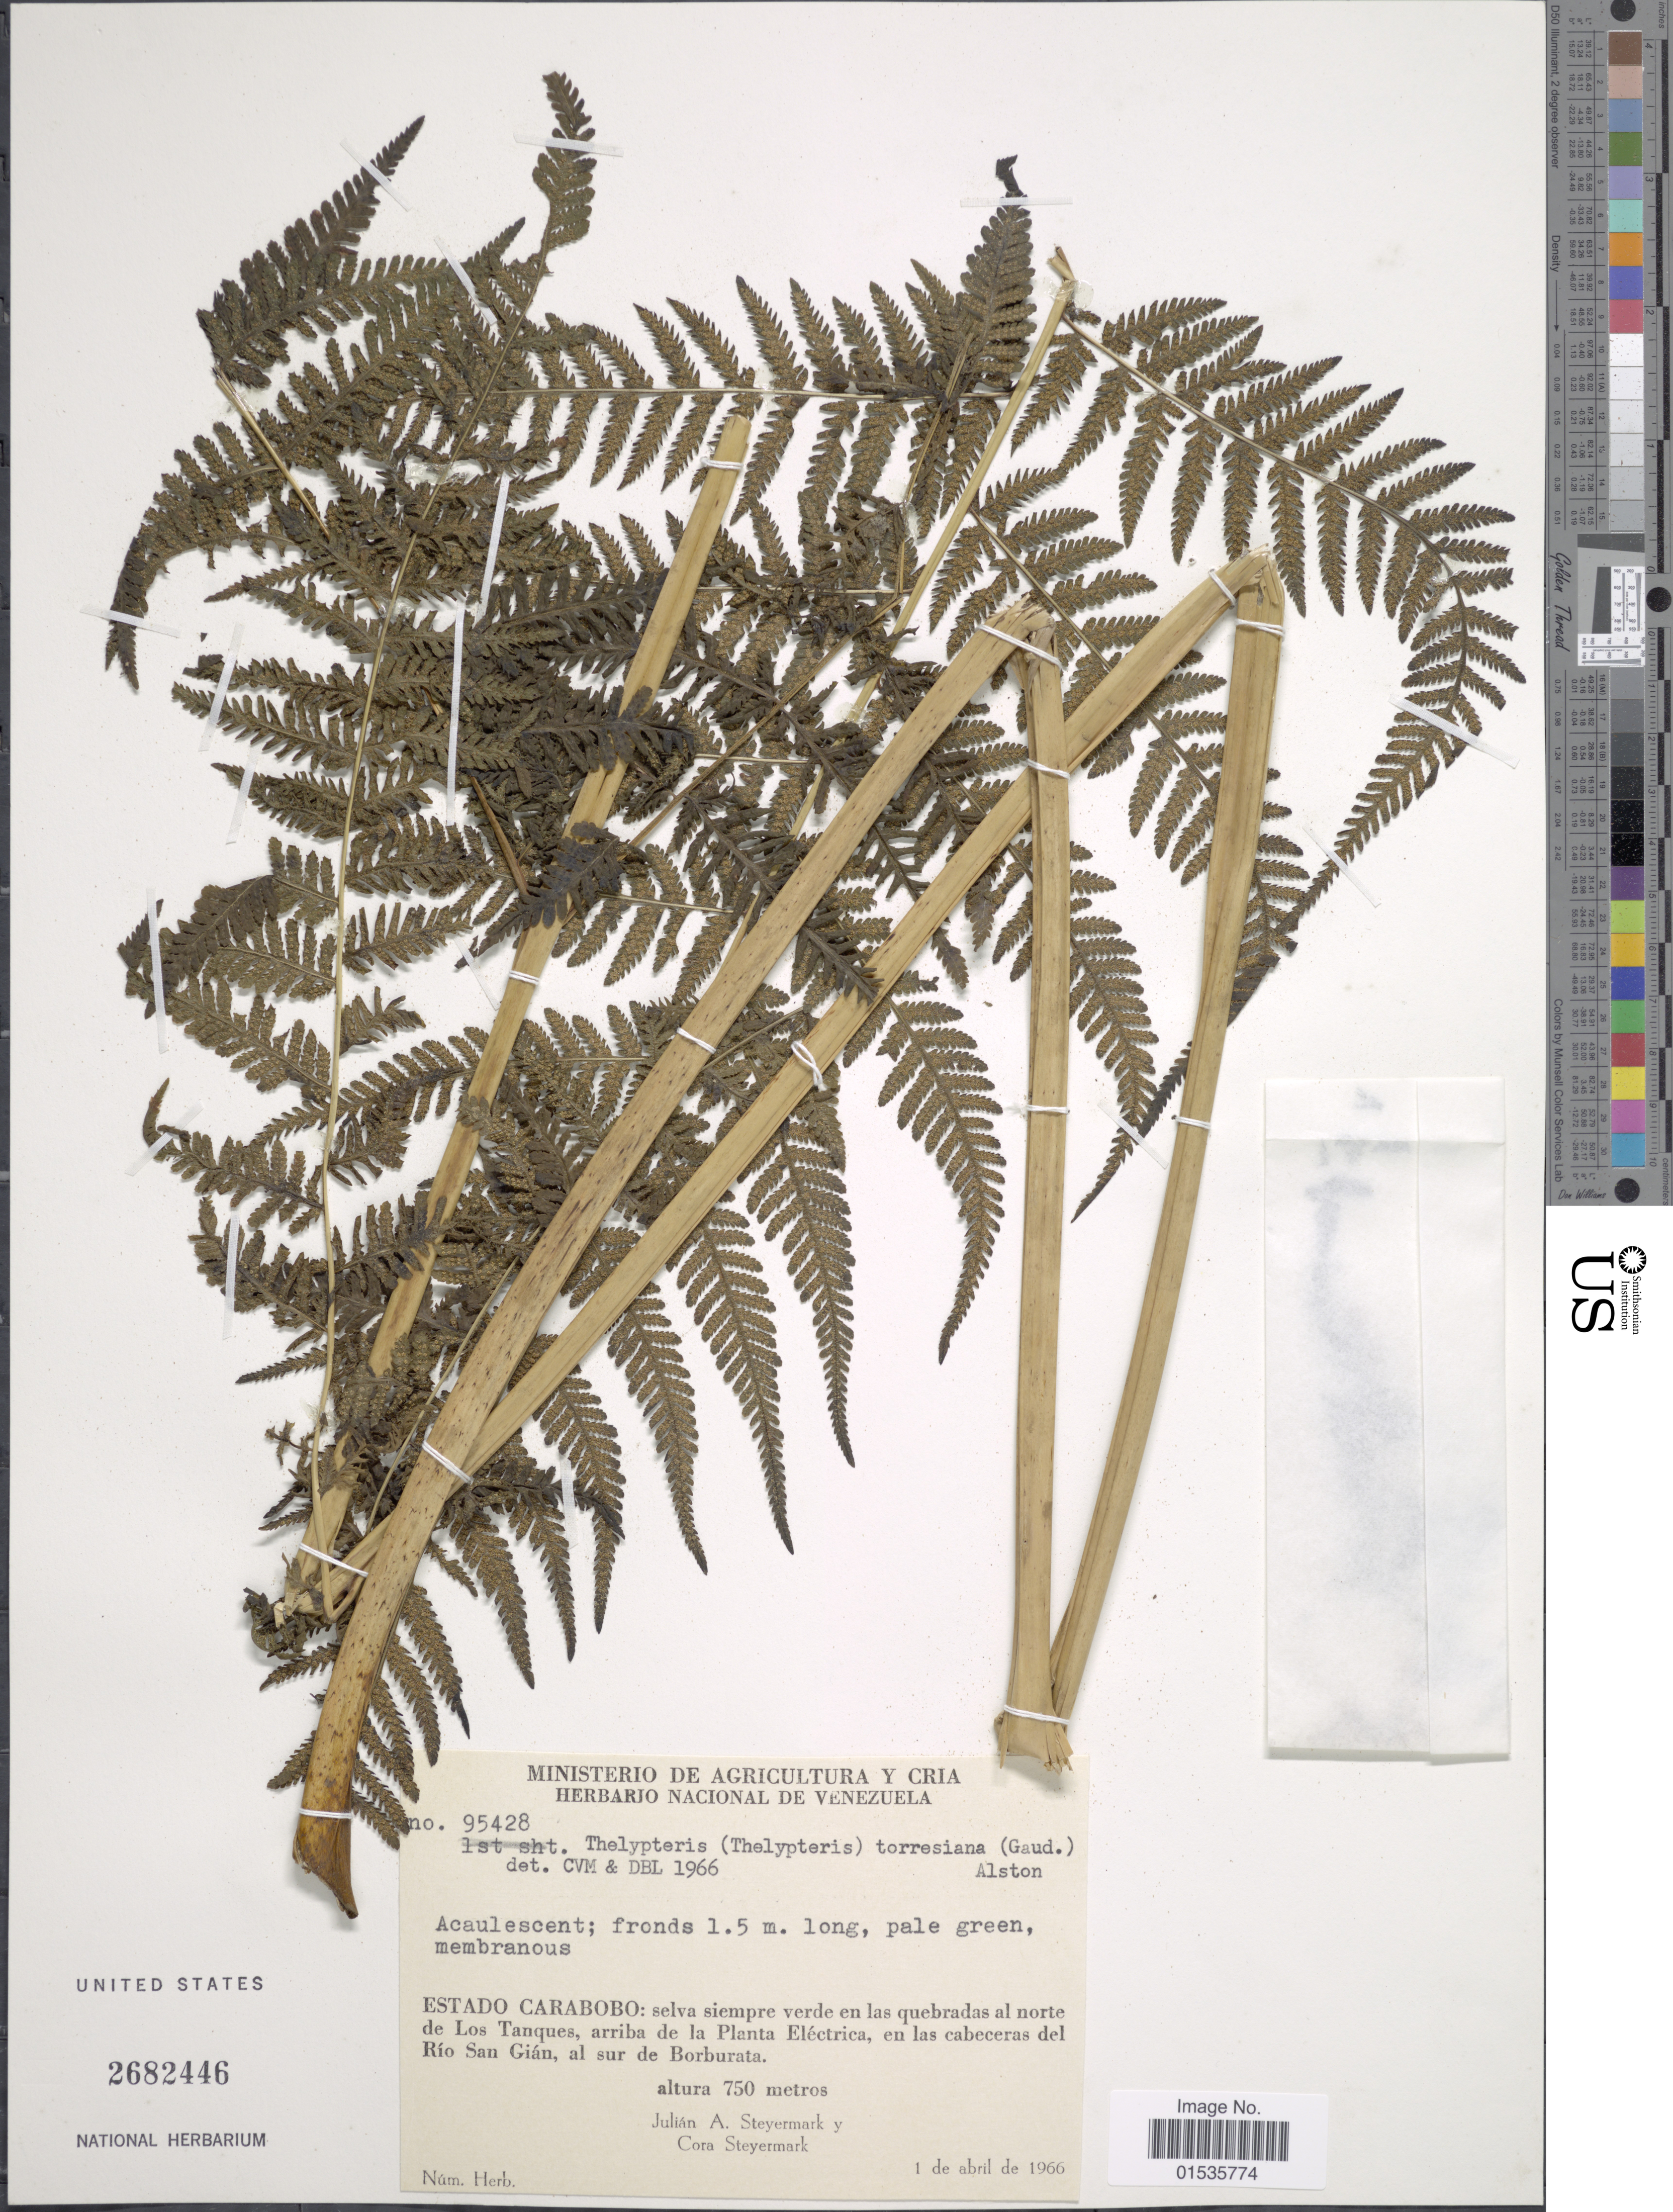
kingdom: Plantae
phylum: Tracheophyta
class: Polypodiopsida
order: Polypodiales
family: Thelypteridaceae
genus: Macrothelypteris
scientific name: Macrothelypteris torresiana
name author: (Gaudich.) Ching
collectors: J. Steyermark & C. Steyermark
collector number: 95428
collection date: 1966-04-01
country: Venezuela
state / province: Carabobo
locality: Estado Carabobo: selva siempre verde en las quebradas al norte de Los Tanques. arriba de la Planta Electrica, en las cabeceras del Rio San Gian, al sur de Borburata.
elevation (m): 750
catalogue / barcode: US 2682446